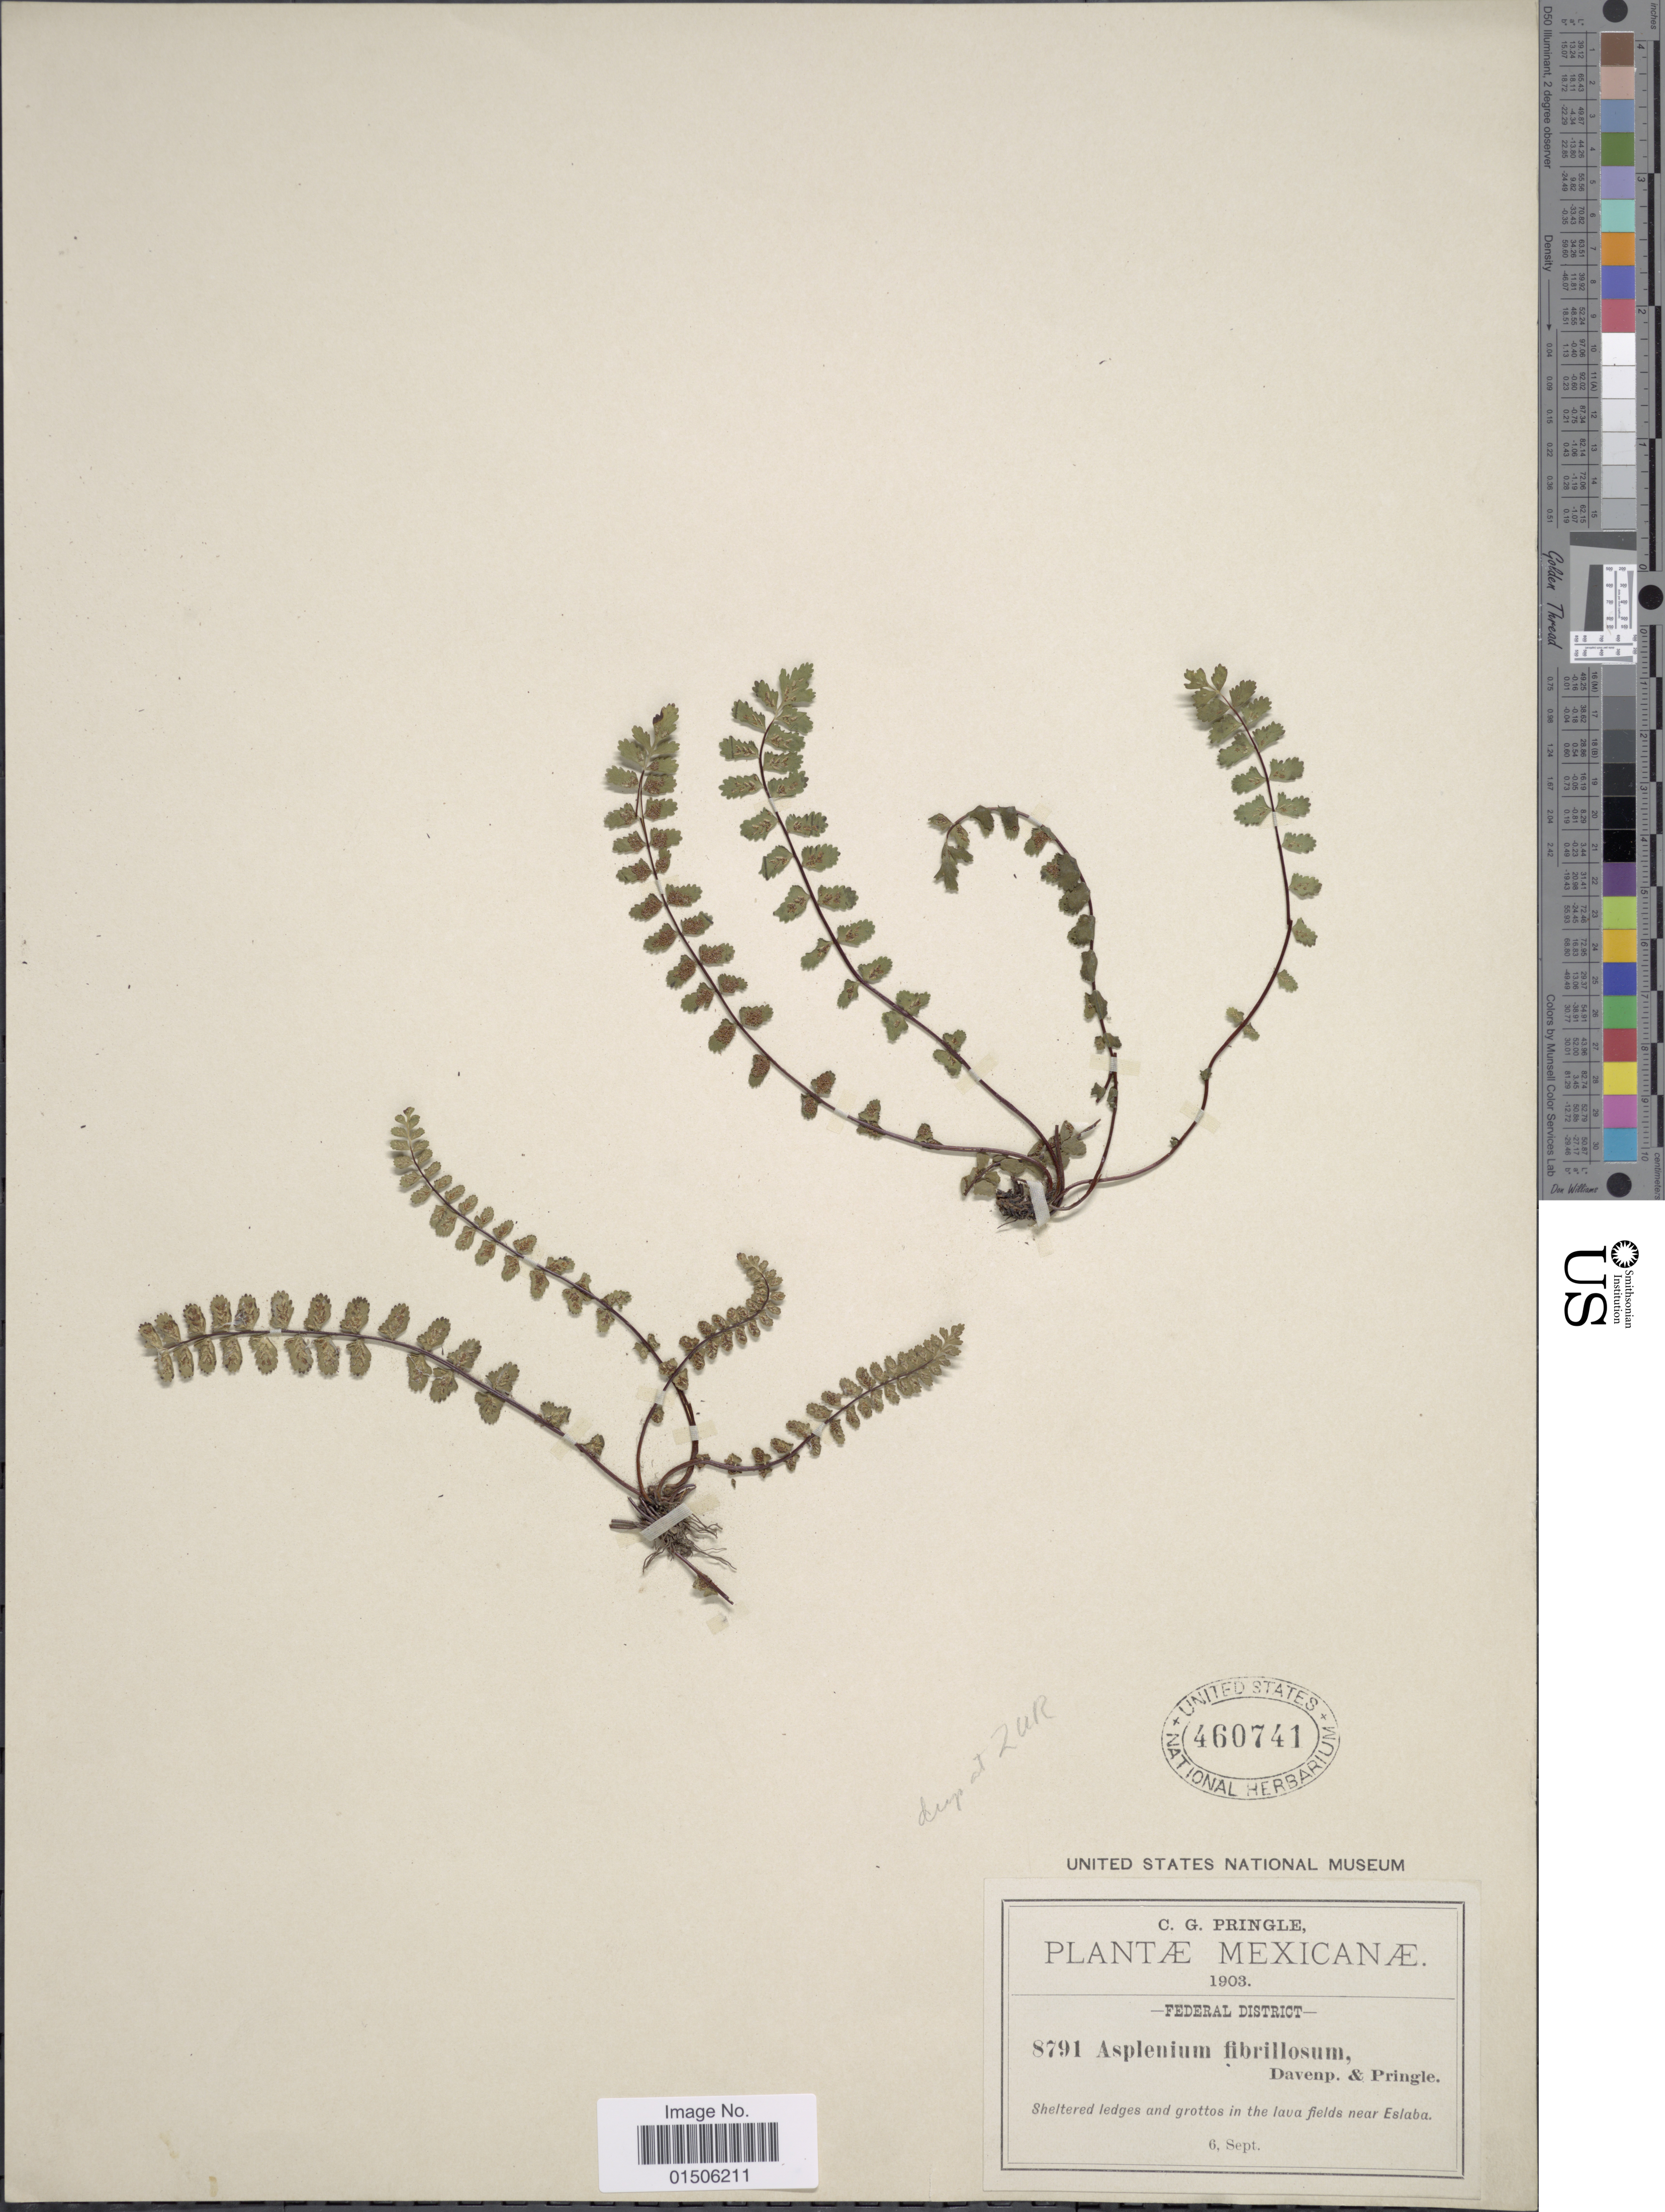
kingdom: Plantae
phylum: Tracheophyta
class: Polypodiopsida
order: Polypodiales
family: Aspleniaceae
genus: Asplenium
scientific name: Asplenium fibrillosum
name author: Pringle & Davenp.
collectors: C. G. Pringle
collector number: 8791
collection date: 1903-09-06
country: Mexico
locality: Federal District, Sheltered ledges and grottos in the lava fields near Eslaba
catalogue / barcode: US 460741